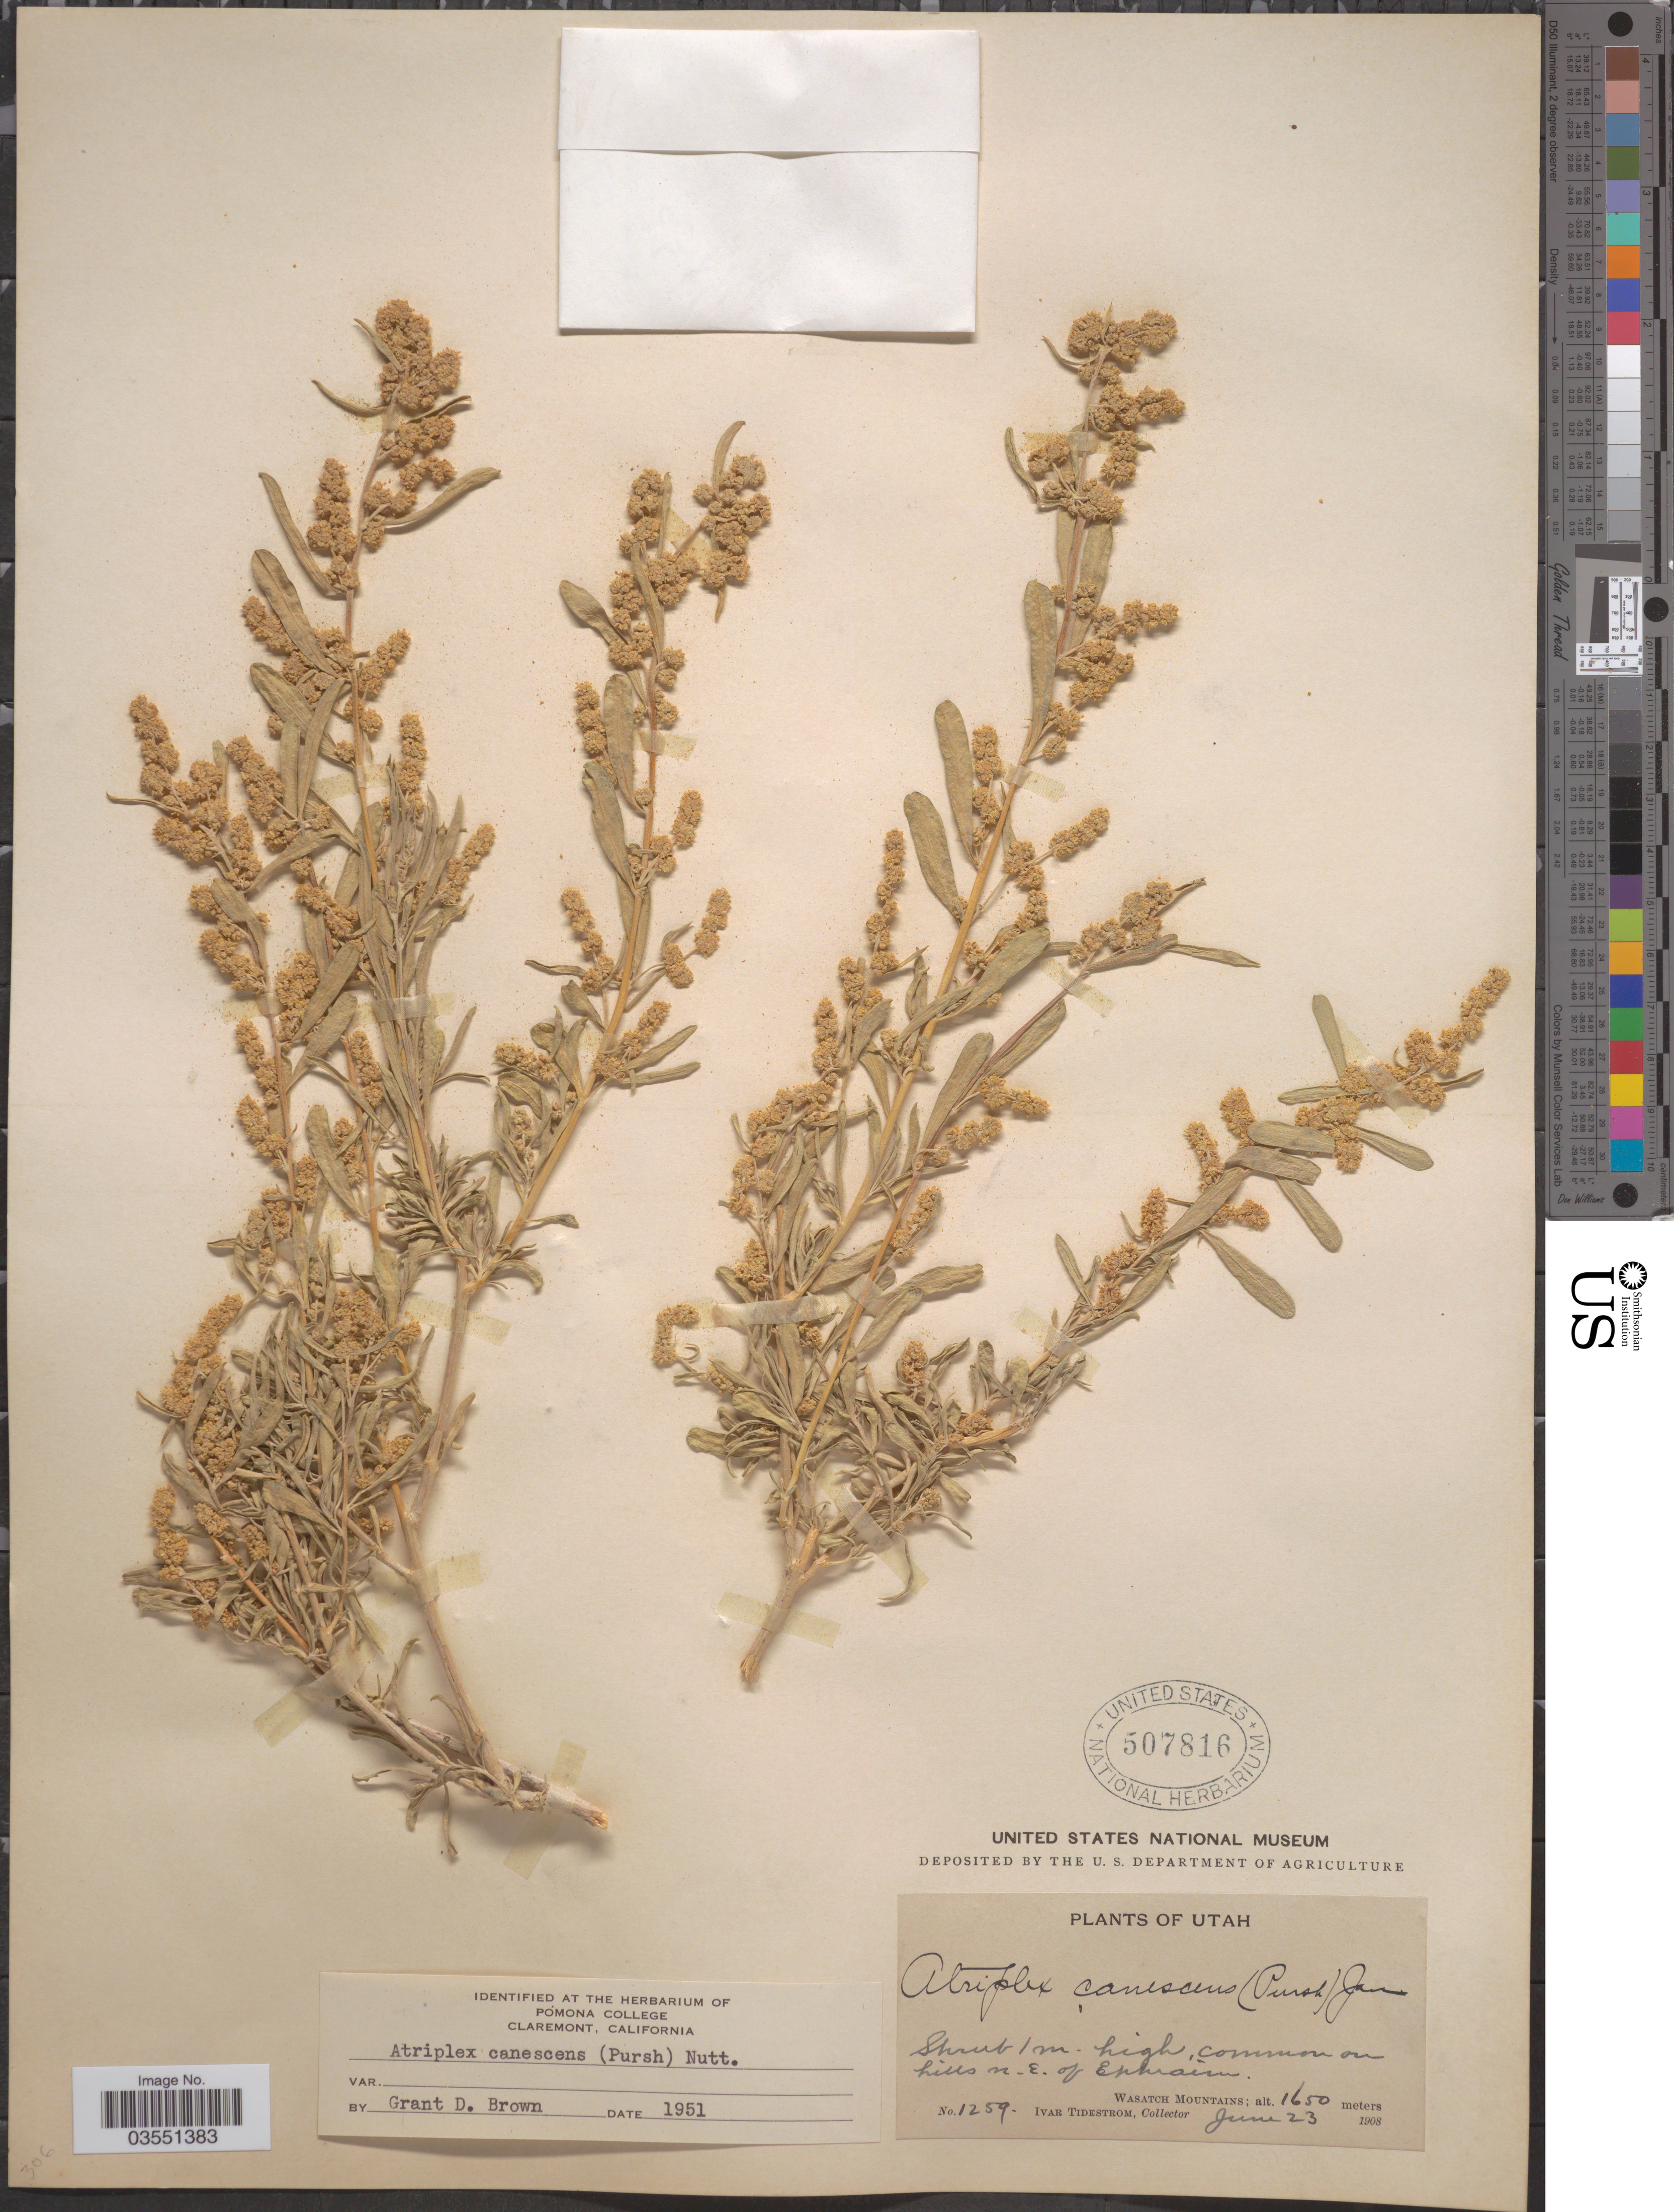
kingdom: Plantae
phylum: Tracheophyta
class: Magnoliopsida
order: Caryophyllales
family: Amaranthaceae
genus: Atriplex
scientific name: Atriplex canescens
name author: (Pursh) Nutt.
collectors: I. F. Tidestrom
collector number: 1259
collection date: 1908-06-23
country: United States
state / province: Utah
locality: Common on hills N.E. of Ephraim. Wasatch Mountains.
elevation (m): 1650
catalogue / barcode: US 507816